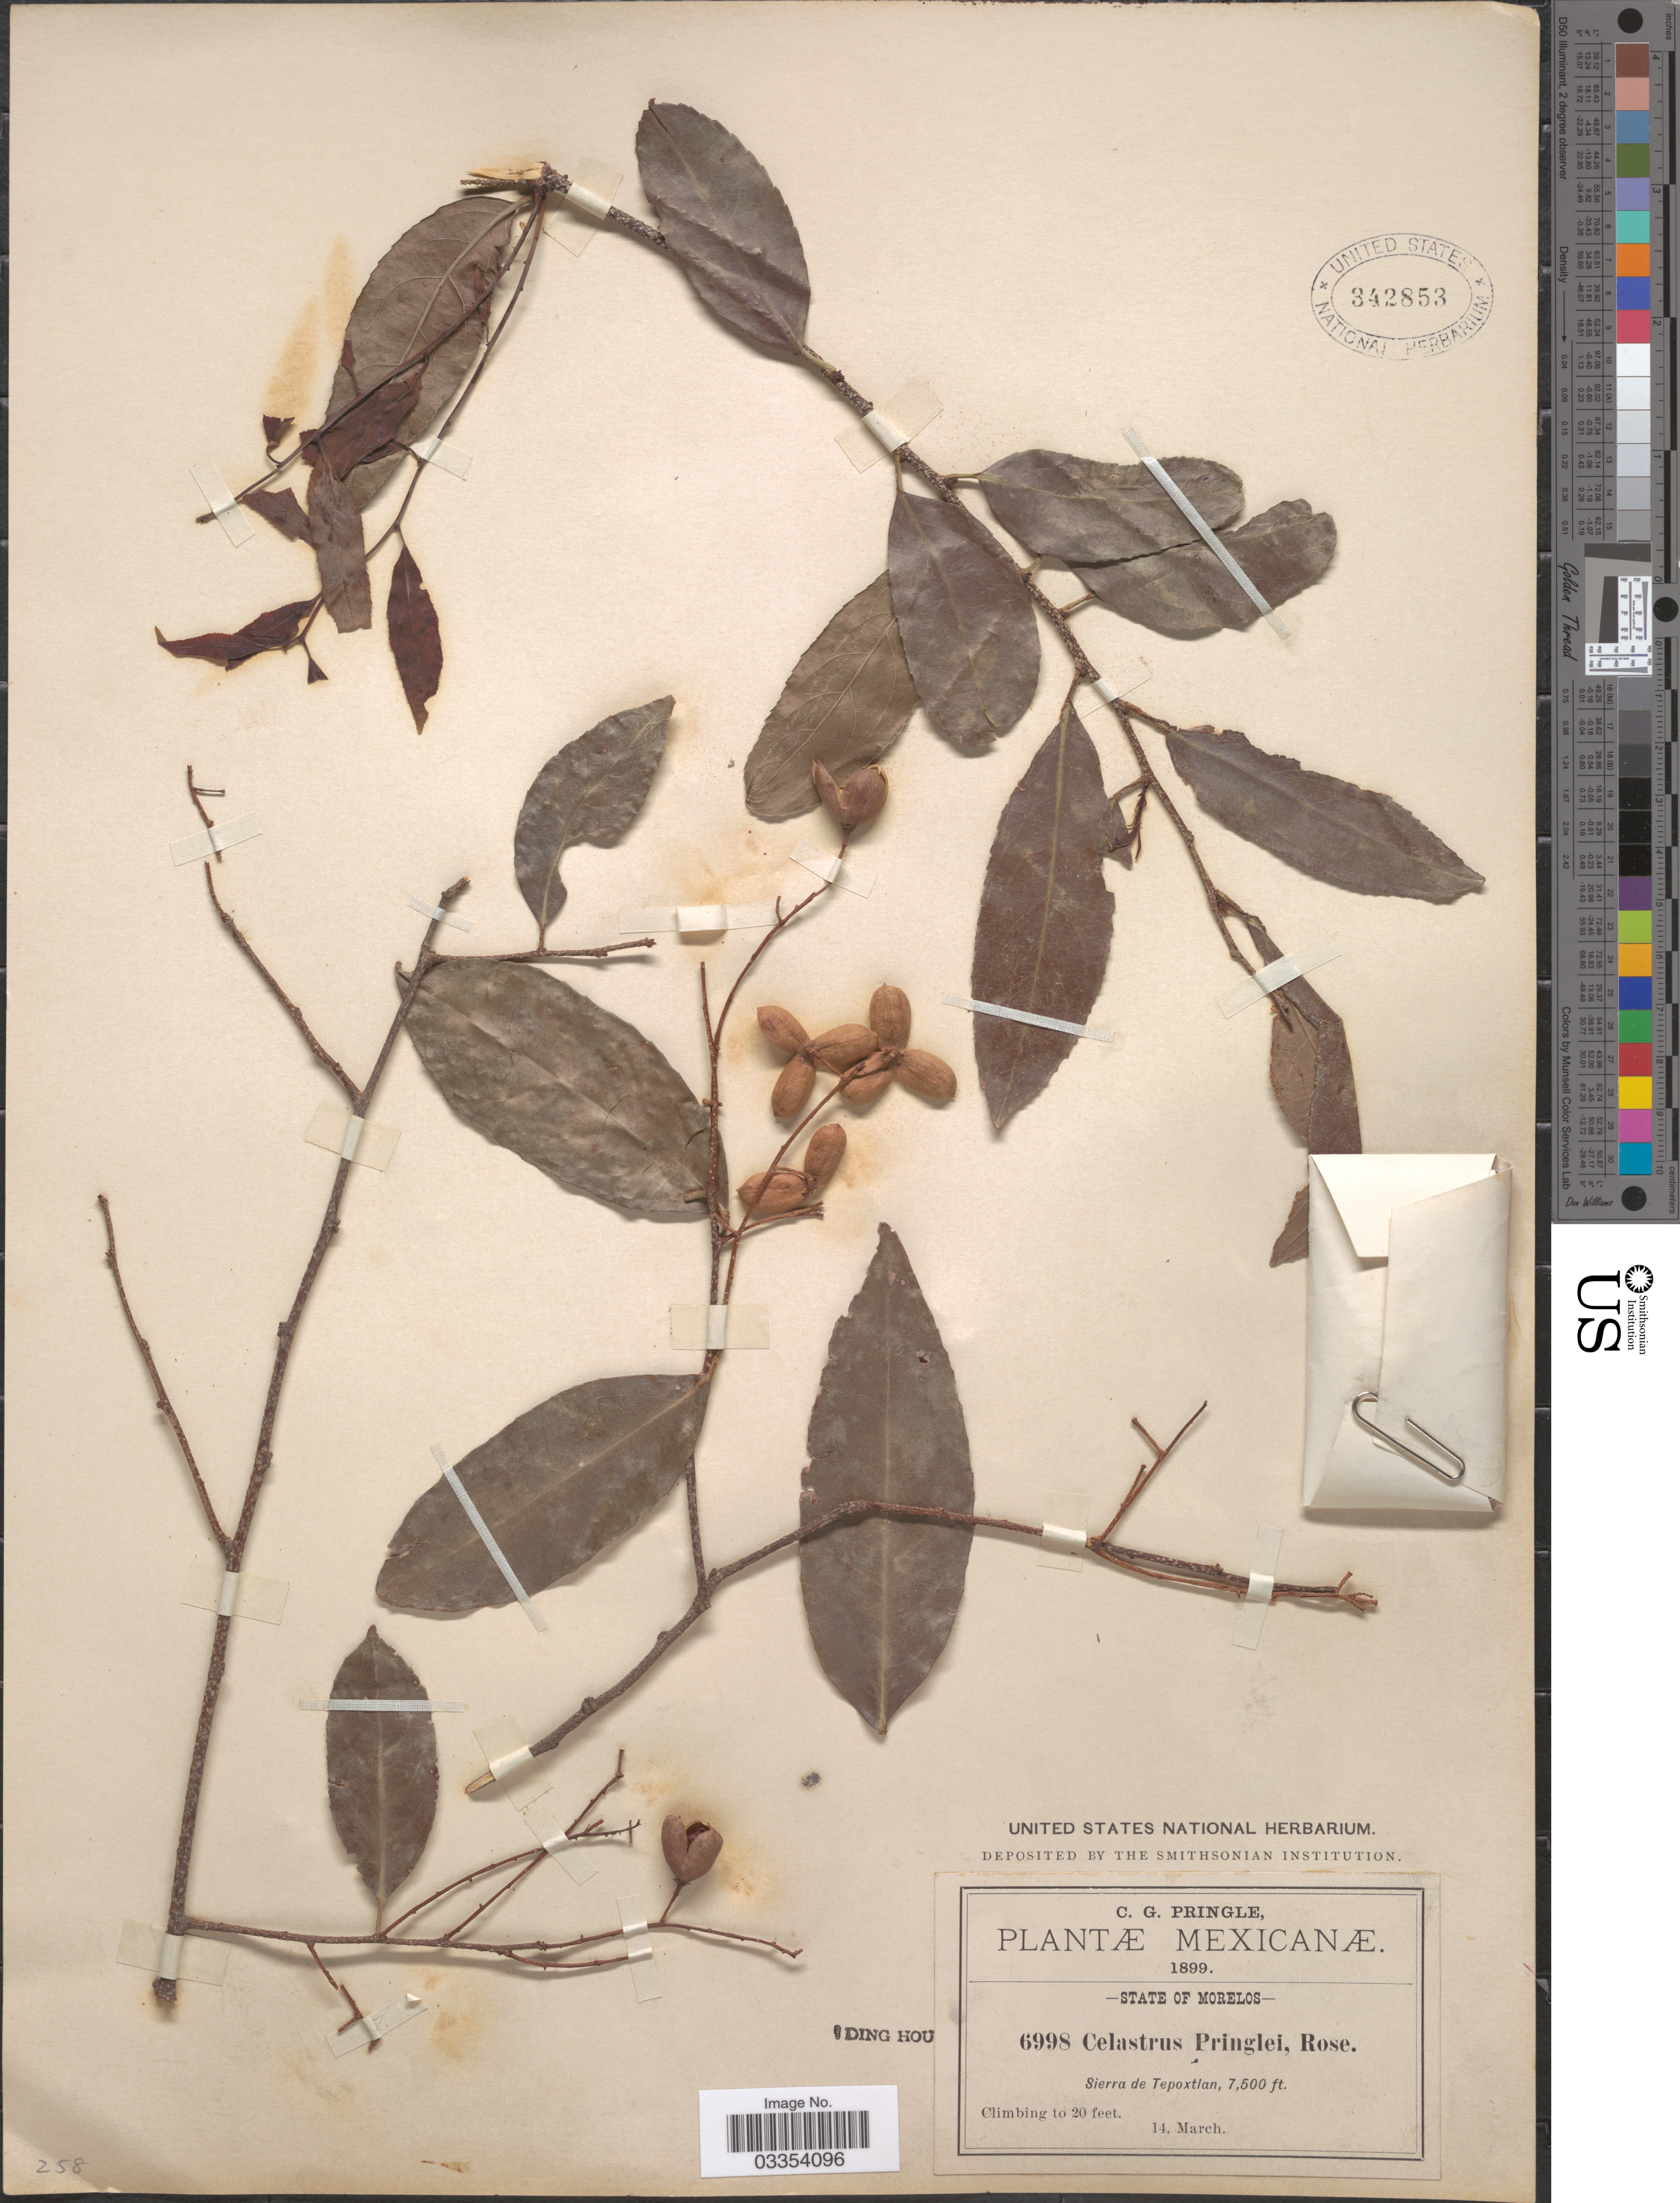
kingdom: Plantae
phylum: Tracheophyta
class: Magnoliopsida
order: Celastrales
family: Celastraceae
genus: Celastrus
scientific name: Celastrus pringlei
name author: Rose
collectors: C. G. Pringle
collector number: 6998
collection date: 1899-03-14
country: Mexico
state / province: Morelos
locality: Sierra de Tepoxtlan.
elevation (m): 2286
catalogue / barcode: US 342853